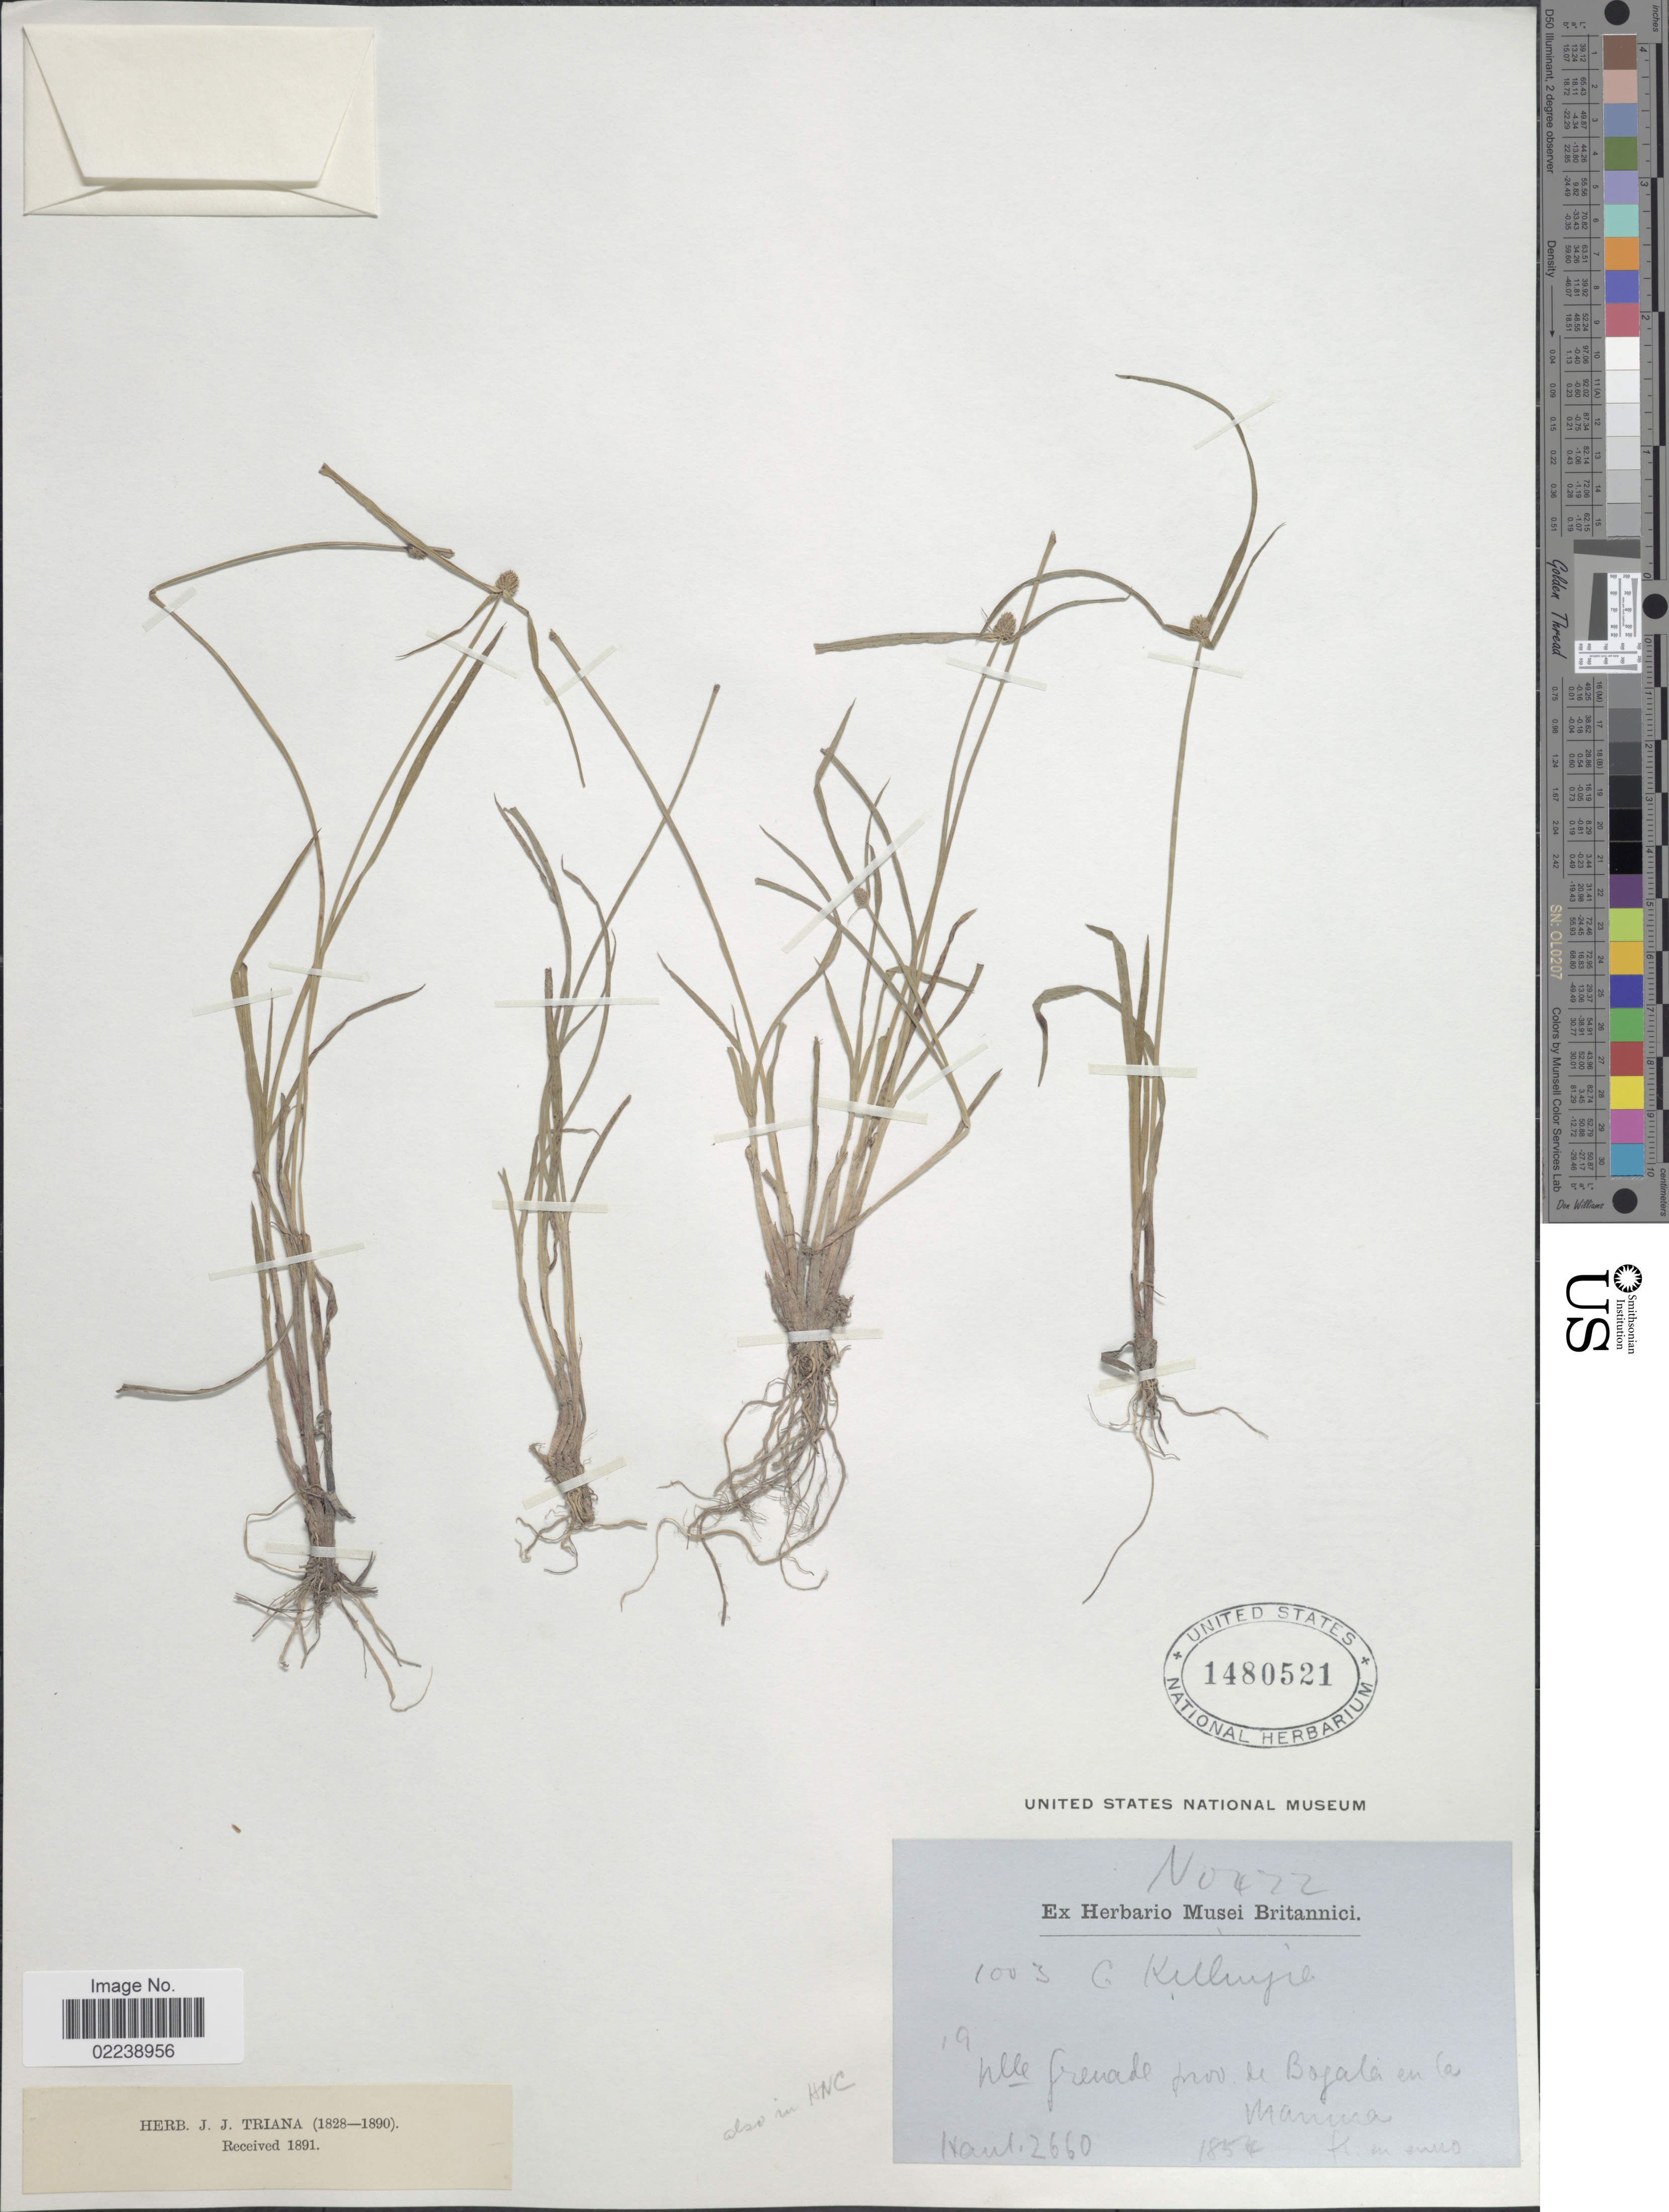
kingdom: Plantae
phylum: Tracheophyta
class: Liliopsida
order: Poales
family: Cyperaceae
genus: Cyperus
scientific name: Cyperus hortensis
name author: (Salzm. ex Steud.) Dorr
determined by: Strong, M. T., (US), Smithsonian Institution - National Museum of Natural History (UNITED STATES)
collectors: ex herb. Musei Britannici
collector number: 422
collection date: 1854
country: Colombia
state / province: Bogota D.C.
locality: Nlle Grenade, Prov. de Bogota en la Manina [interpreted]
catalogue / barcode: US 1480521